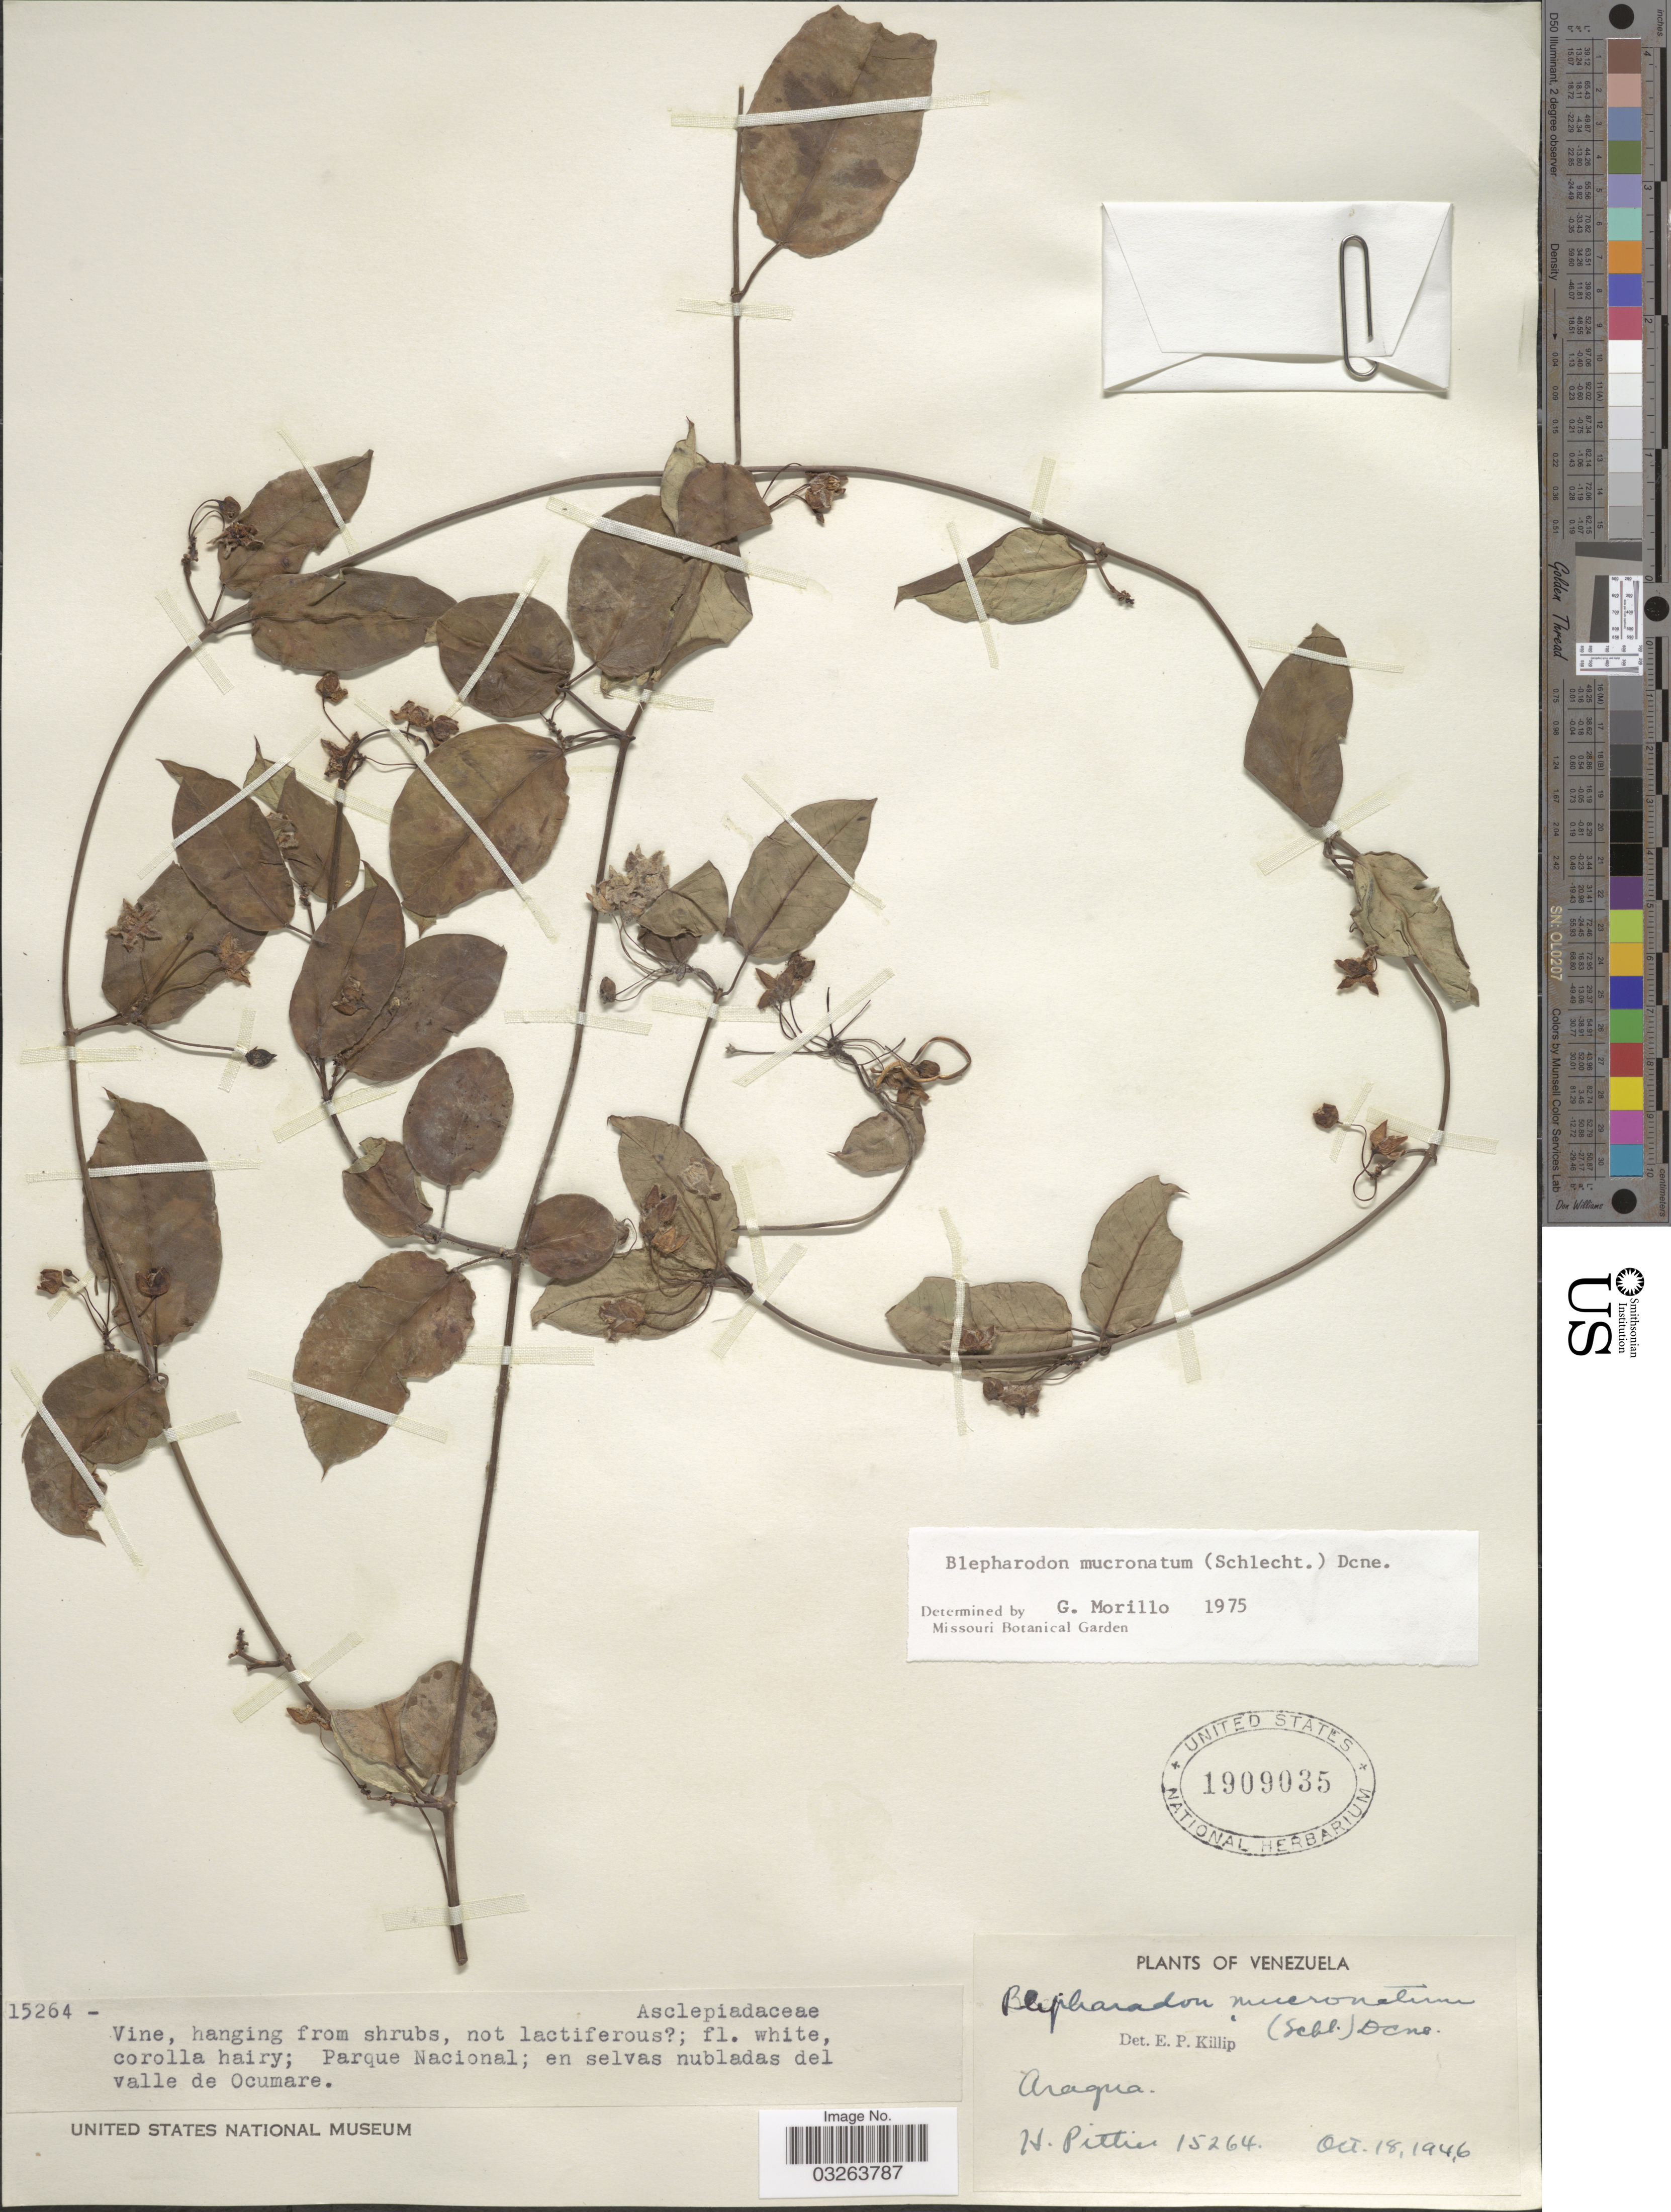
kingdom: Plantae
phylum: Tracheophyta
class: Magnoliopsida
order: Gentianales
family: Apocynaceae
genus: Blepharodon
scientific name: Blepharodon mucronatum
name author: (Schltdl.) Decne.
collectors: H. F. Pittier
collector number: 15264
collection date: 1946-10-18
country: Venezuela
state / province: Aragua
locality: En selvas nubladas del valle de Ocumare.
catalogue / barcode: US 1909035